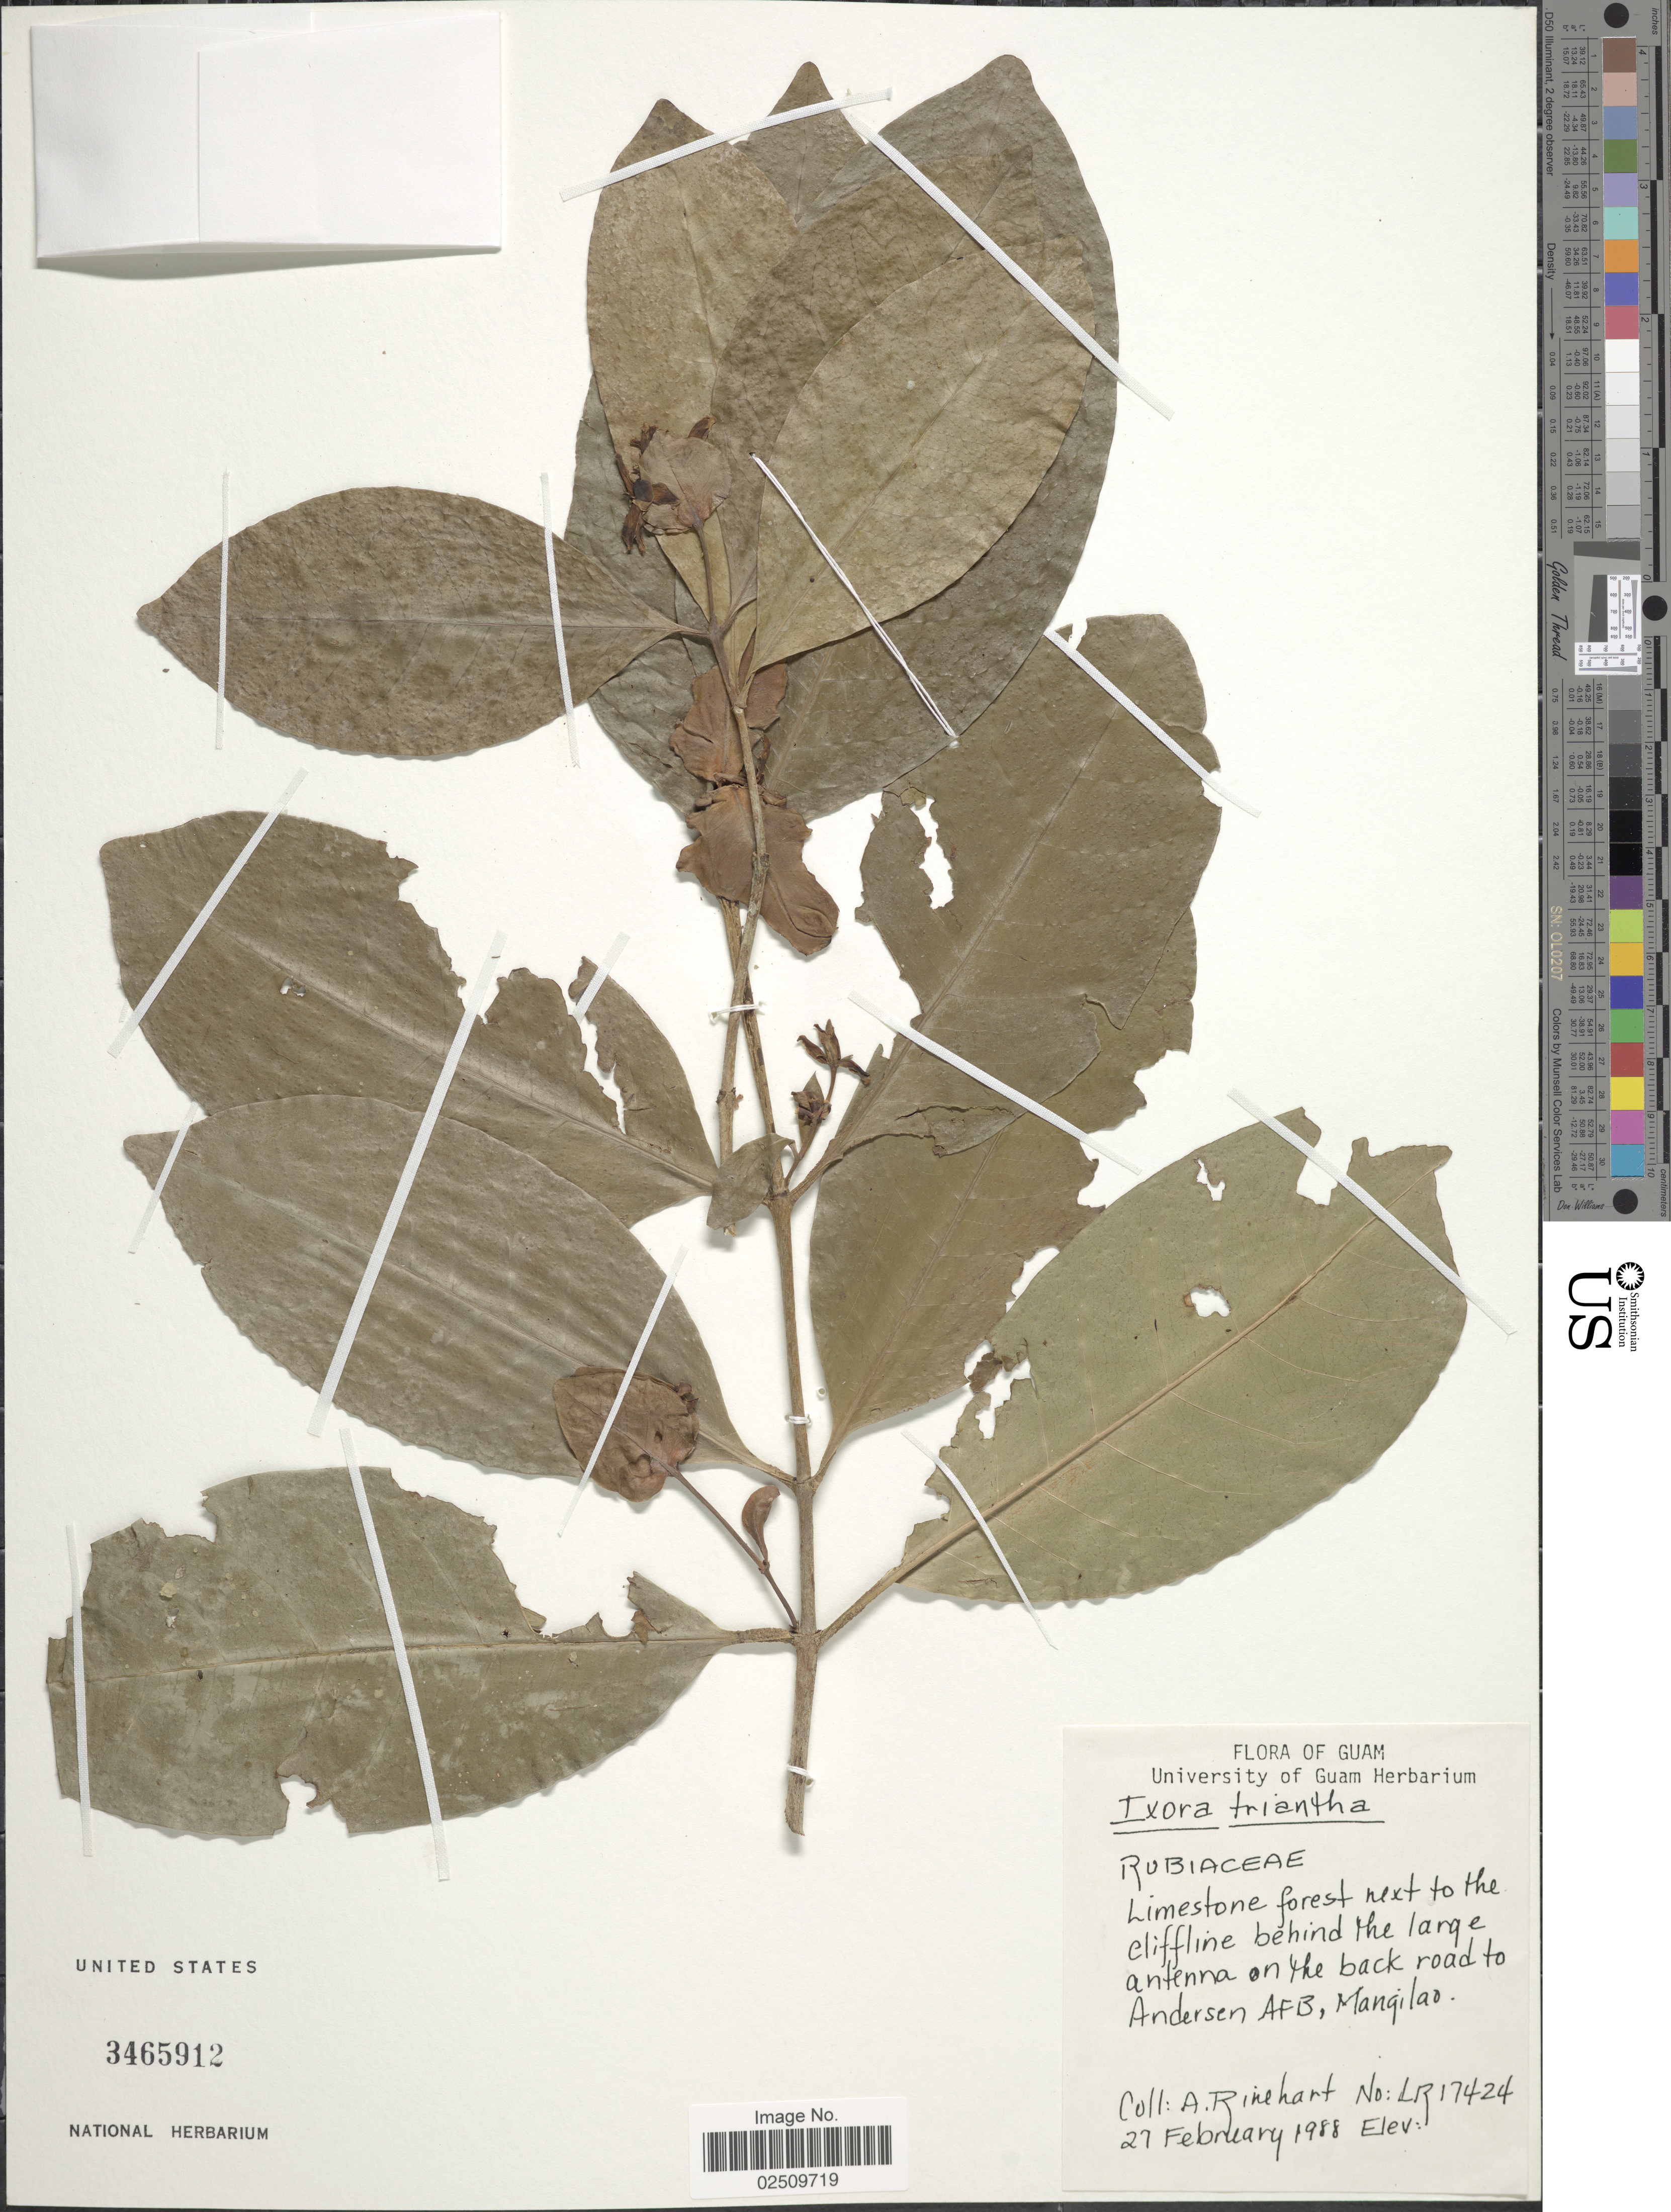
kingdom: Plantae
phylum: Tracheophyta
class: Magnoliopsida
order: Gentianales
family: Rubiaceae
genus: Ixora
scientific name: Ixora triantha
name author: Volkens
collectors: A. Rinehart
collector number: LR 17424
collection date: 1988-02-27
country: Guam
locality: Liemstone forest next to the cliffline behind the large antenna on the back road to Andersen AFB, Mangilao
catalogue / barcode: US 3465912